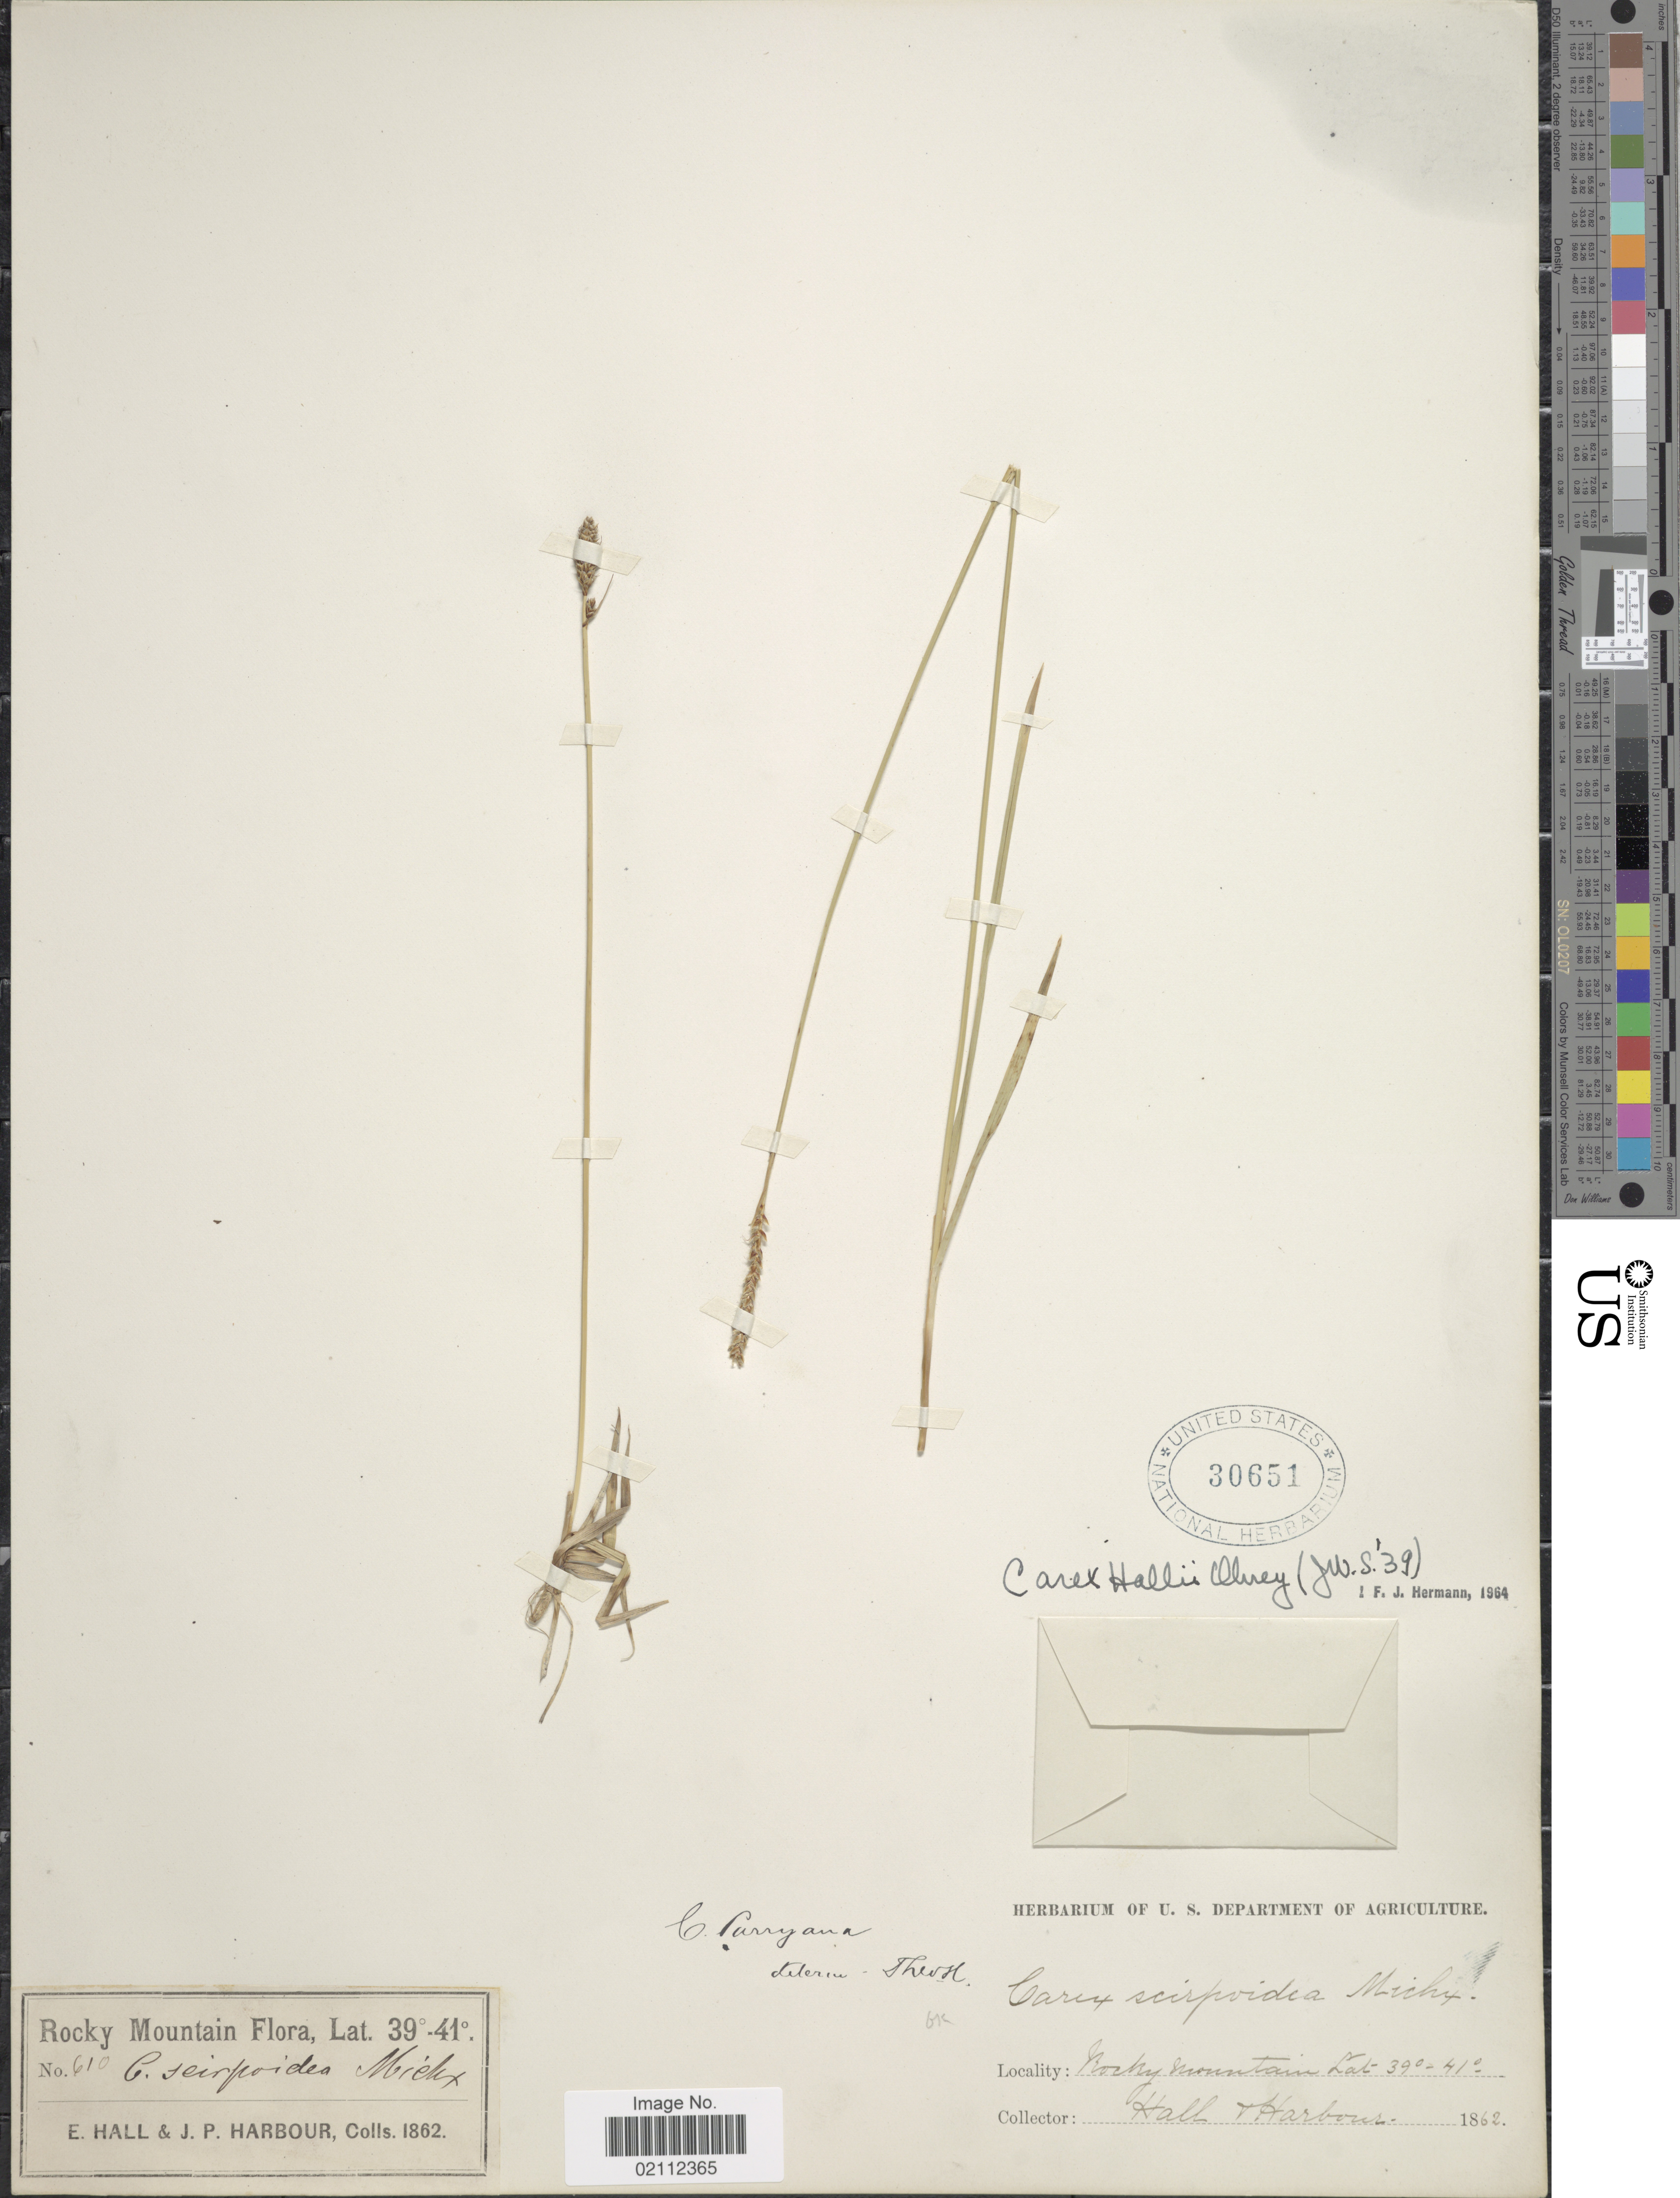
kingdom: Plantae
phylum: Tracheophyta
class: Liliopsida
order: Poales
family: Cyperaceae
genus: Carex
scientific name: Carex hallii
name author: Olney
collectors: E. Hall & J. Harbour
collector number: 610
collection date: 1862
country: United States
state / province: Colorado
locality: Rocky Mtns.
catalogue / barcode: US 30651